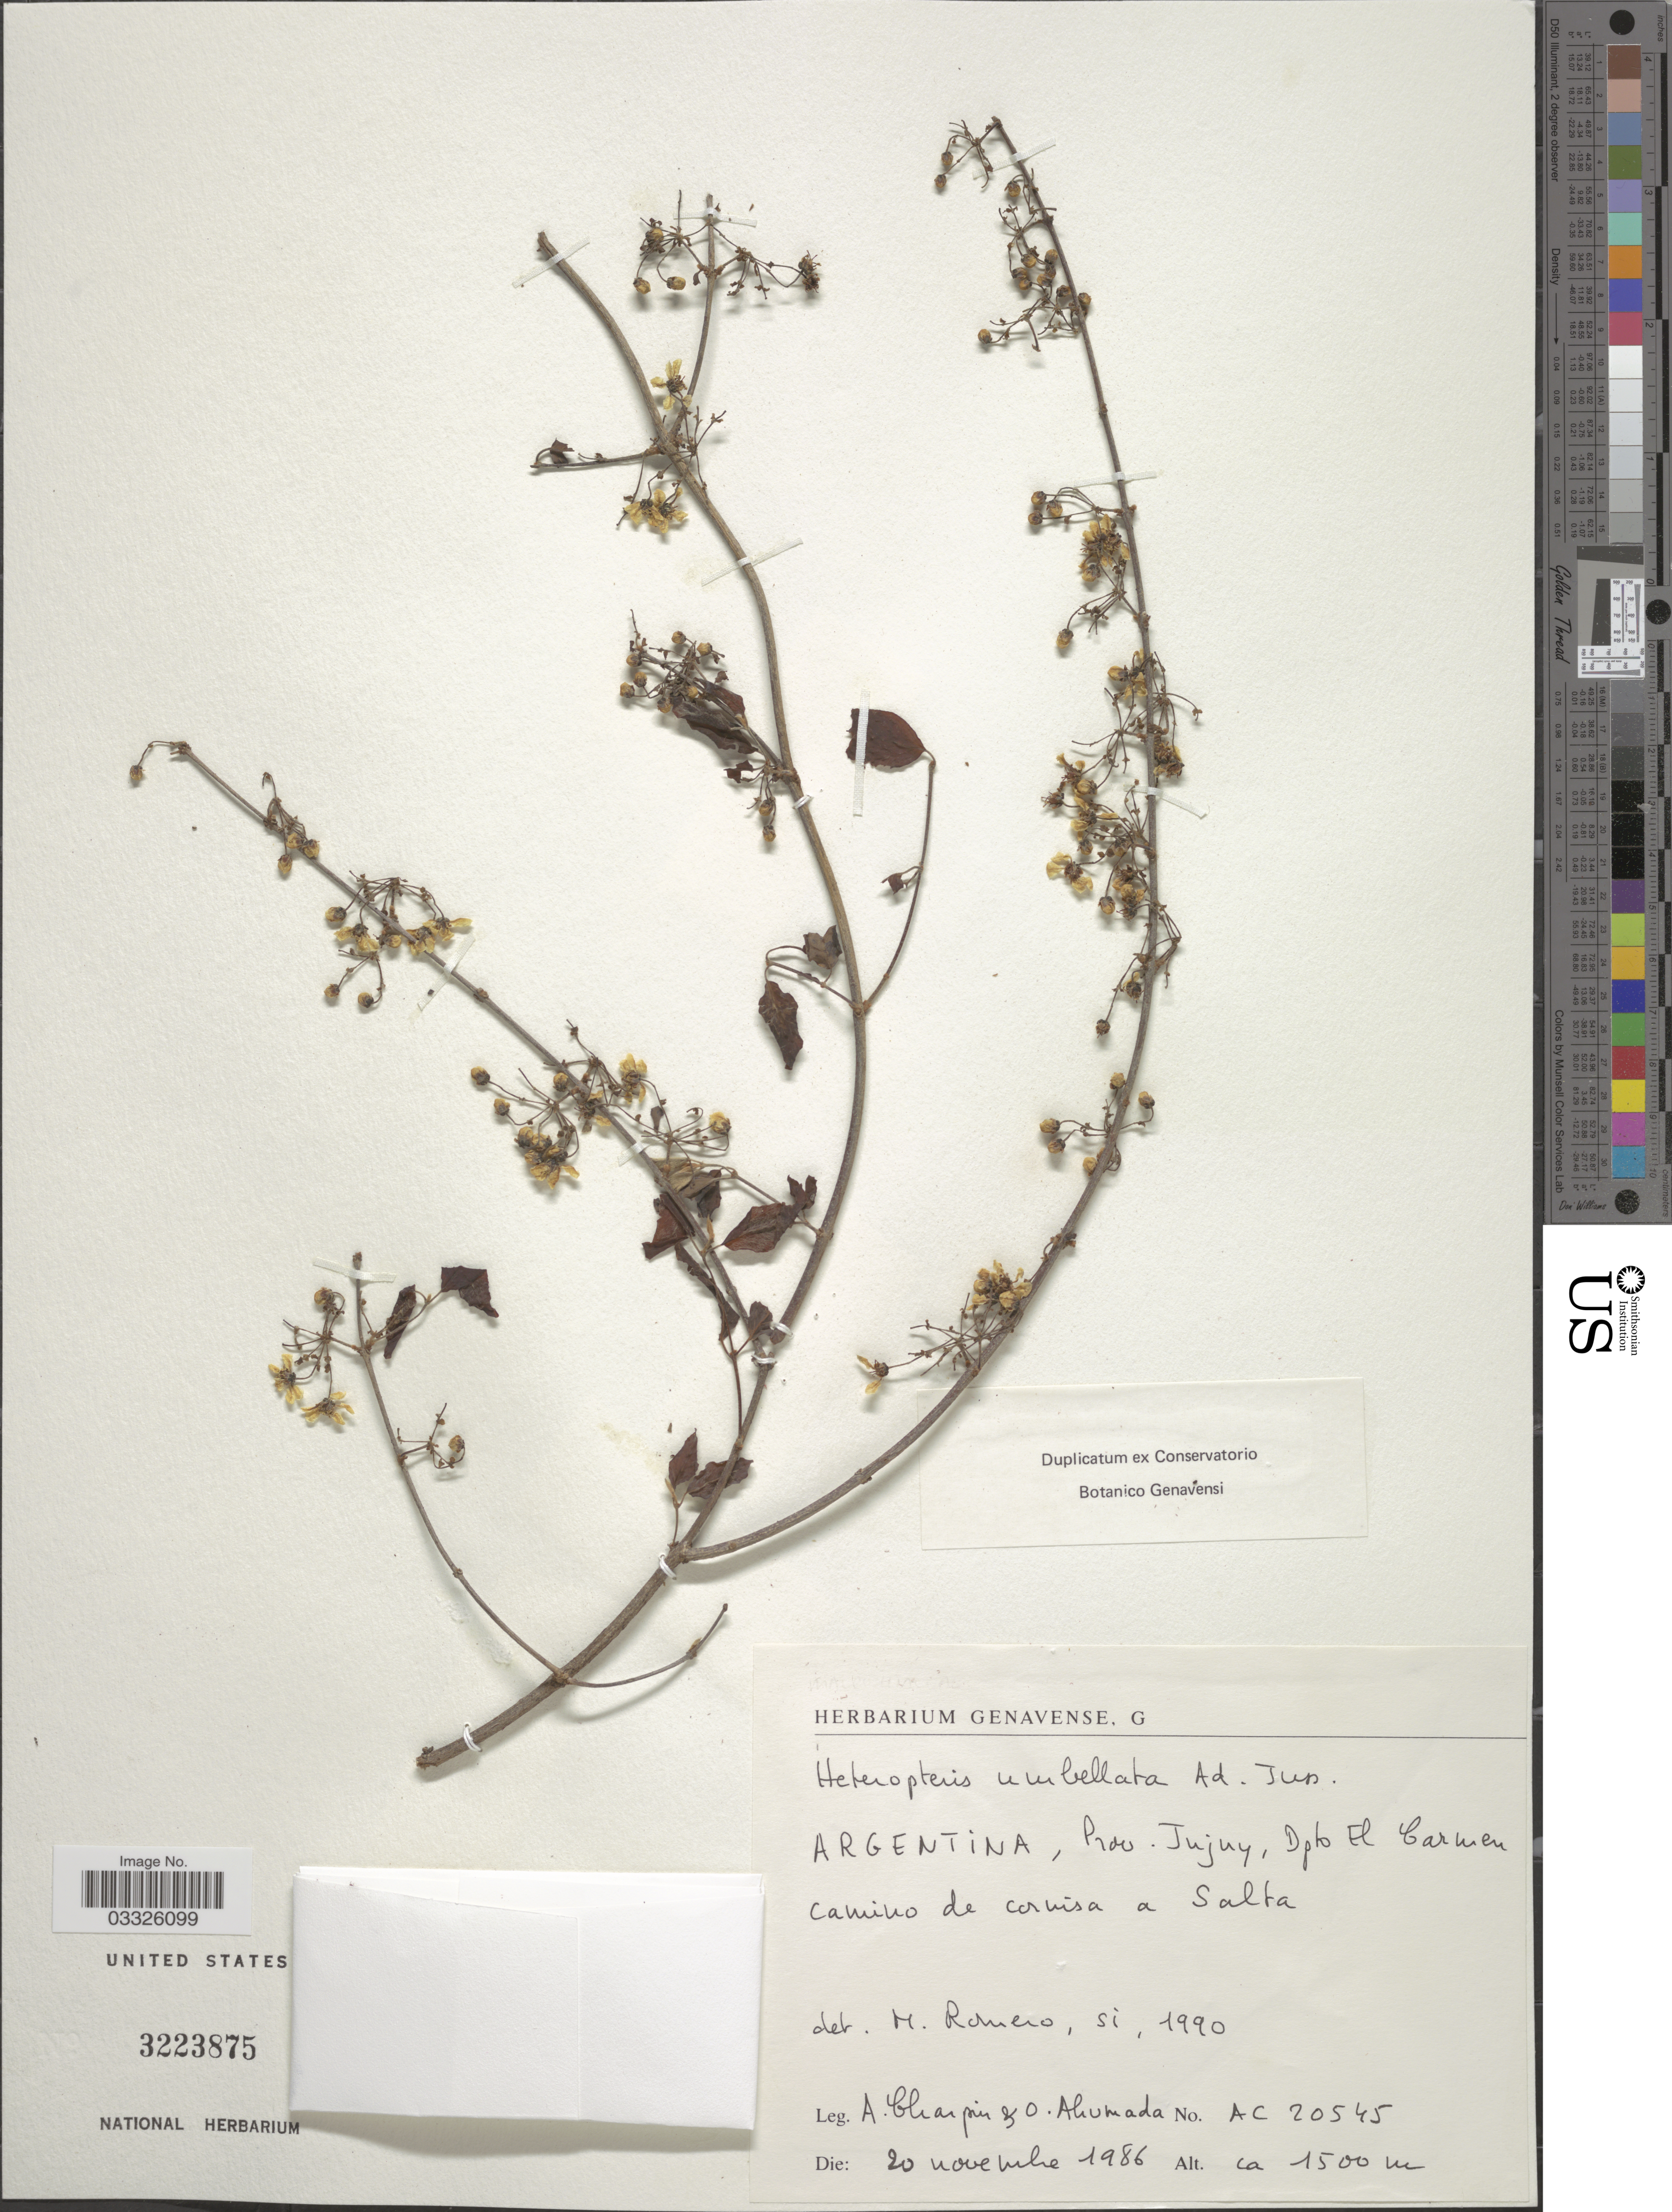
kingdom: Plantae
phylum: Tracheophyta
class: Magnoliopsida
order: Malpighiales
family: Malpighiaceae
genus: Heteropterys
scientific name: Heteropterys umbellata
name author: A. Juss.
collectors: A. Charpin & O. Ahumada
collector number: AC20545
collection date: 1986-11-20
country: Argentina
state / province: Jujuy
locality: Dpto El Carmen camino de cornisa a Salta.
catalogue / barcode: US 3223875